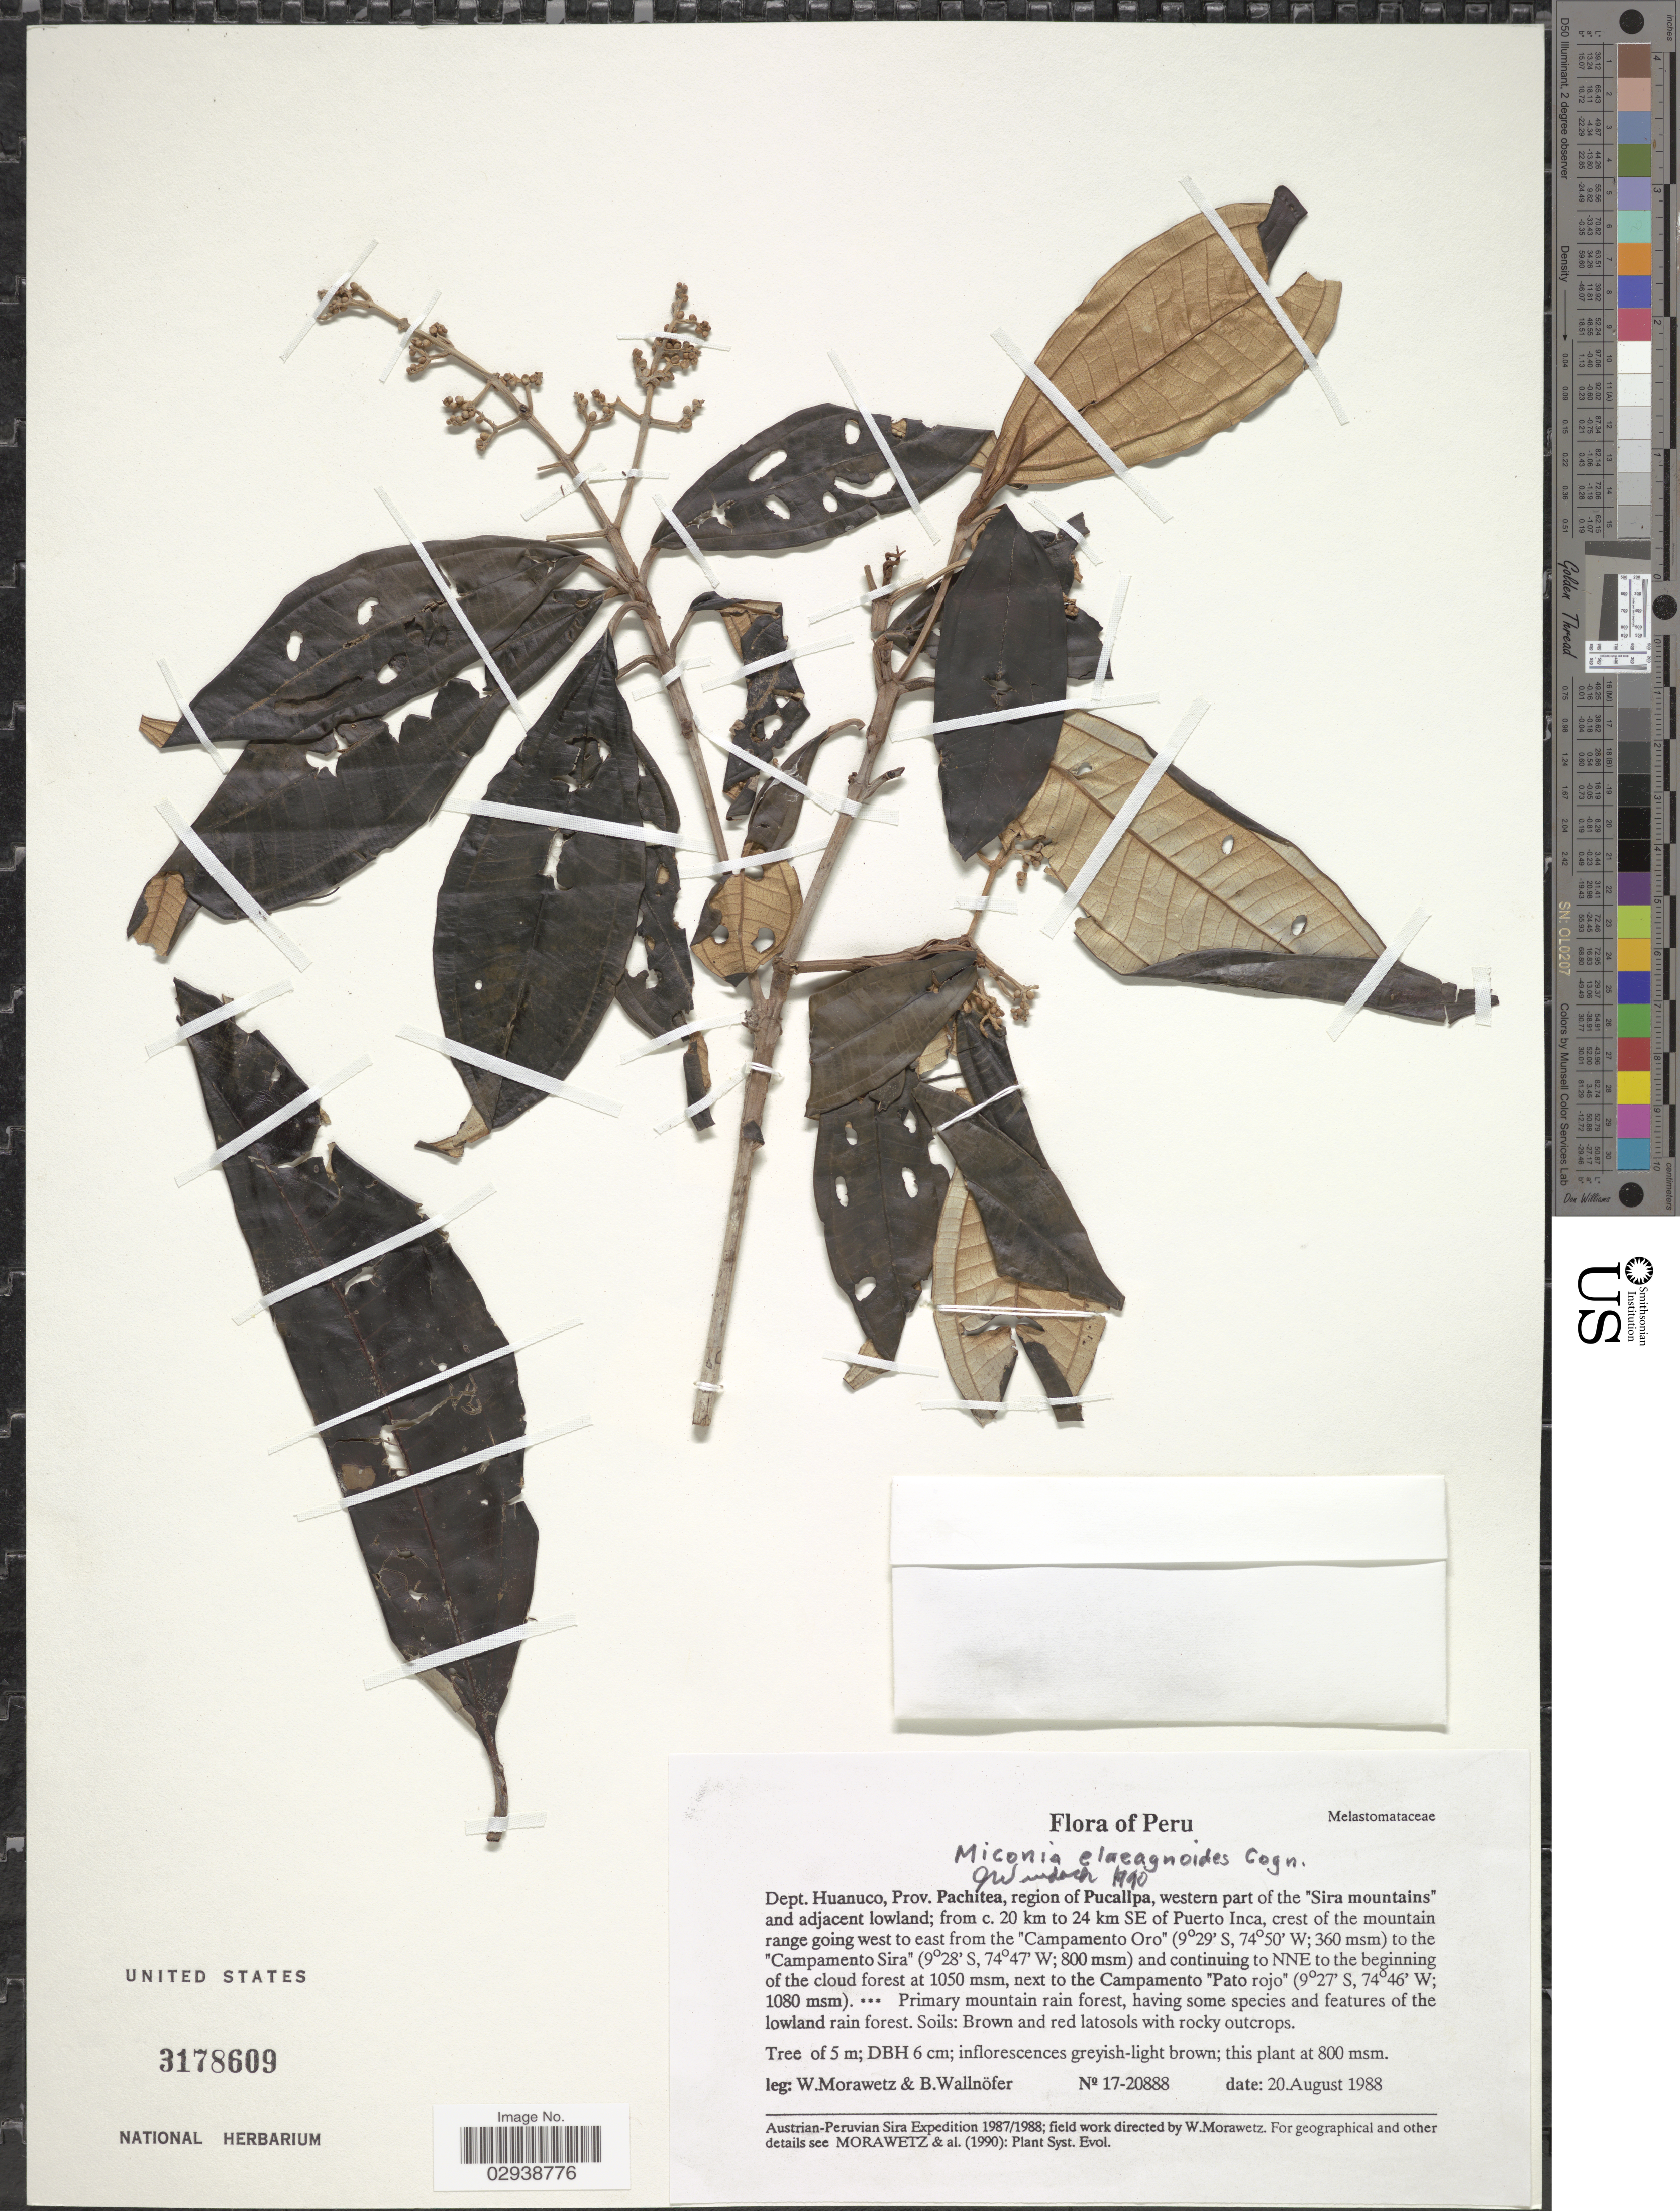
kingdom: Plantae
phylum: Tracheophyta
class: Magnoliopsida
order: Myrtales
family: Melastomataceae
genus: Miconia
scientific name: Miconia dichrophylla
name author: J.F. Macbr.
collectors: W. Morawetz & B. Wallnöfer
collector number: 17-20888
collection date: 1988-08-20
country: Peru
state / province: Huánuco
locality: Dept. Huanuco, Prov. Pachitea, region of Pucallpa, western part of the "Sira Mountains" and adjacent lowland; from c. 20 km to 24 km SE of Puerto Inca, crest of the mountain range going west to east from the "Campamento Oro", to the "Campamento Sira" and continuing to NNE to the beginning of the cloud forest next to the Campamento "Pato rojo".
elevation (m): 360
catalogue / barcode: US 3178609